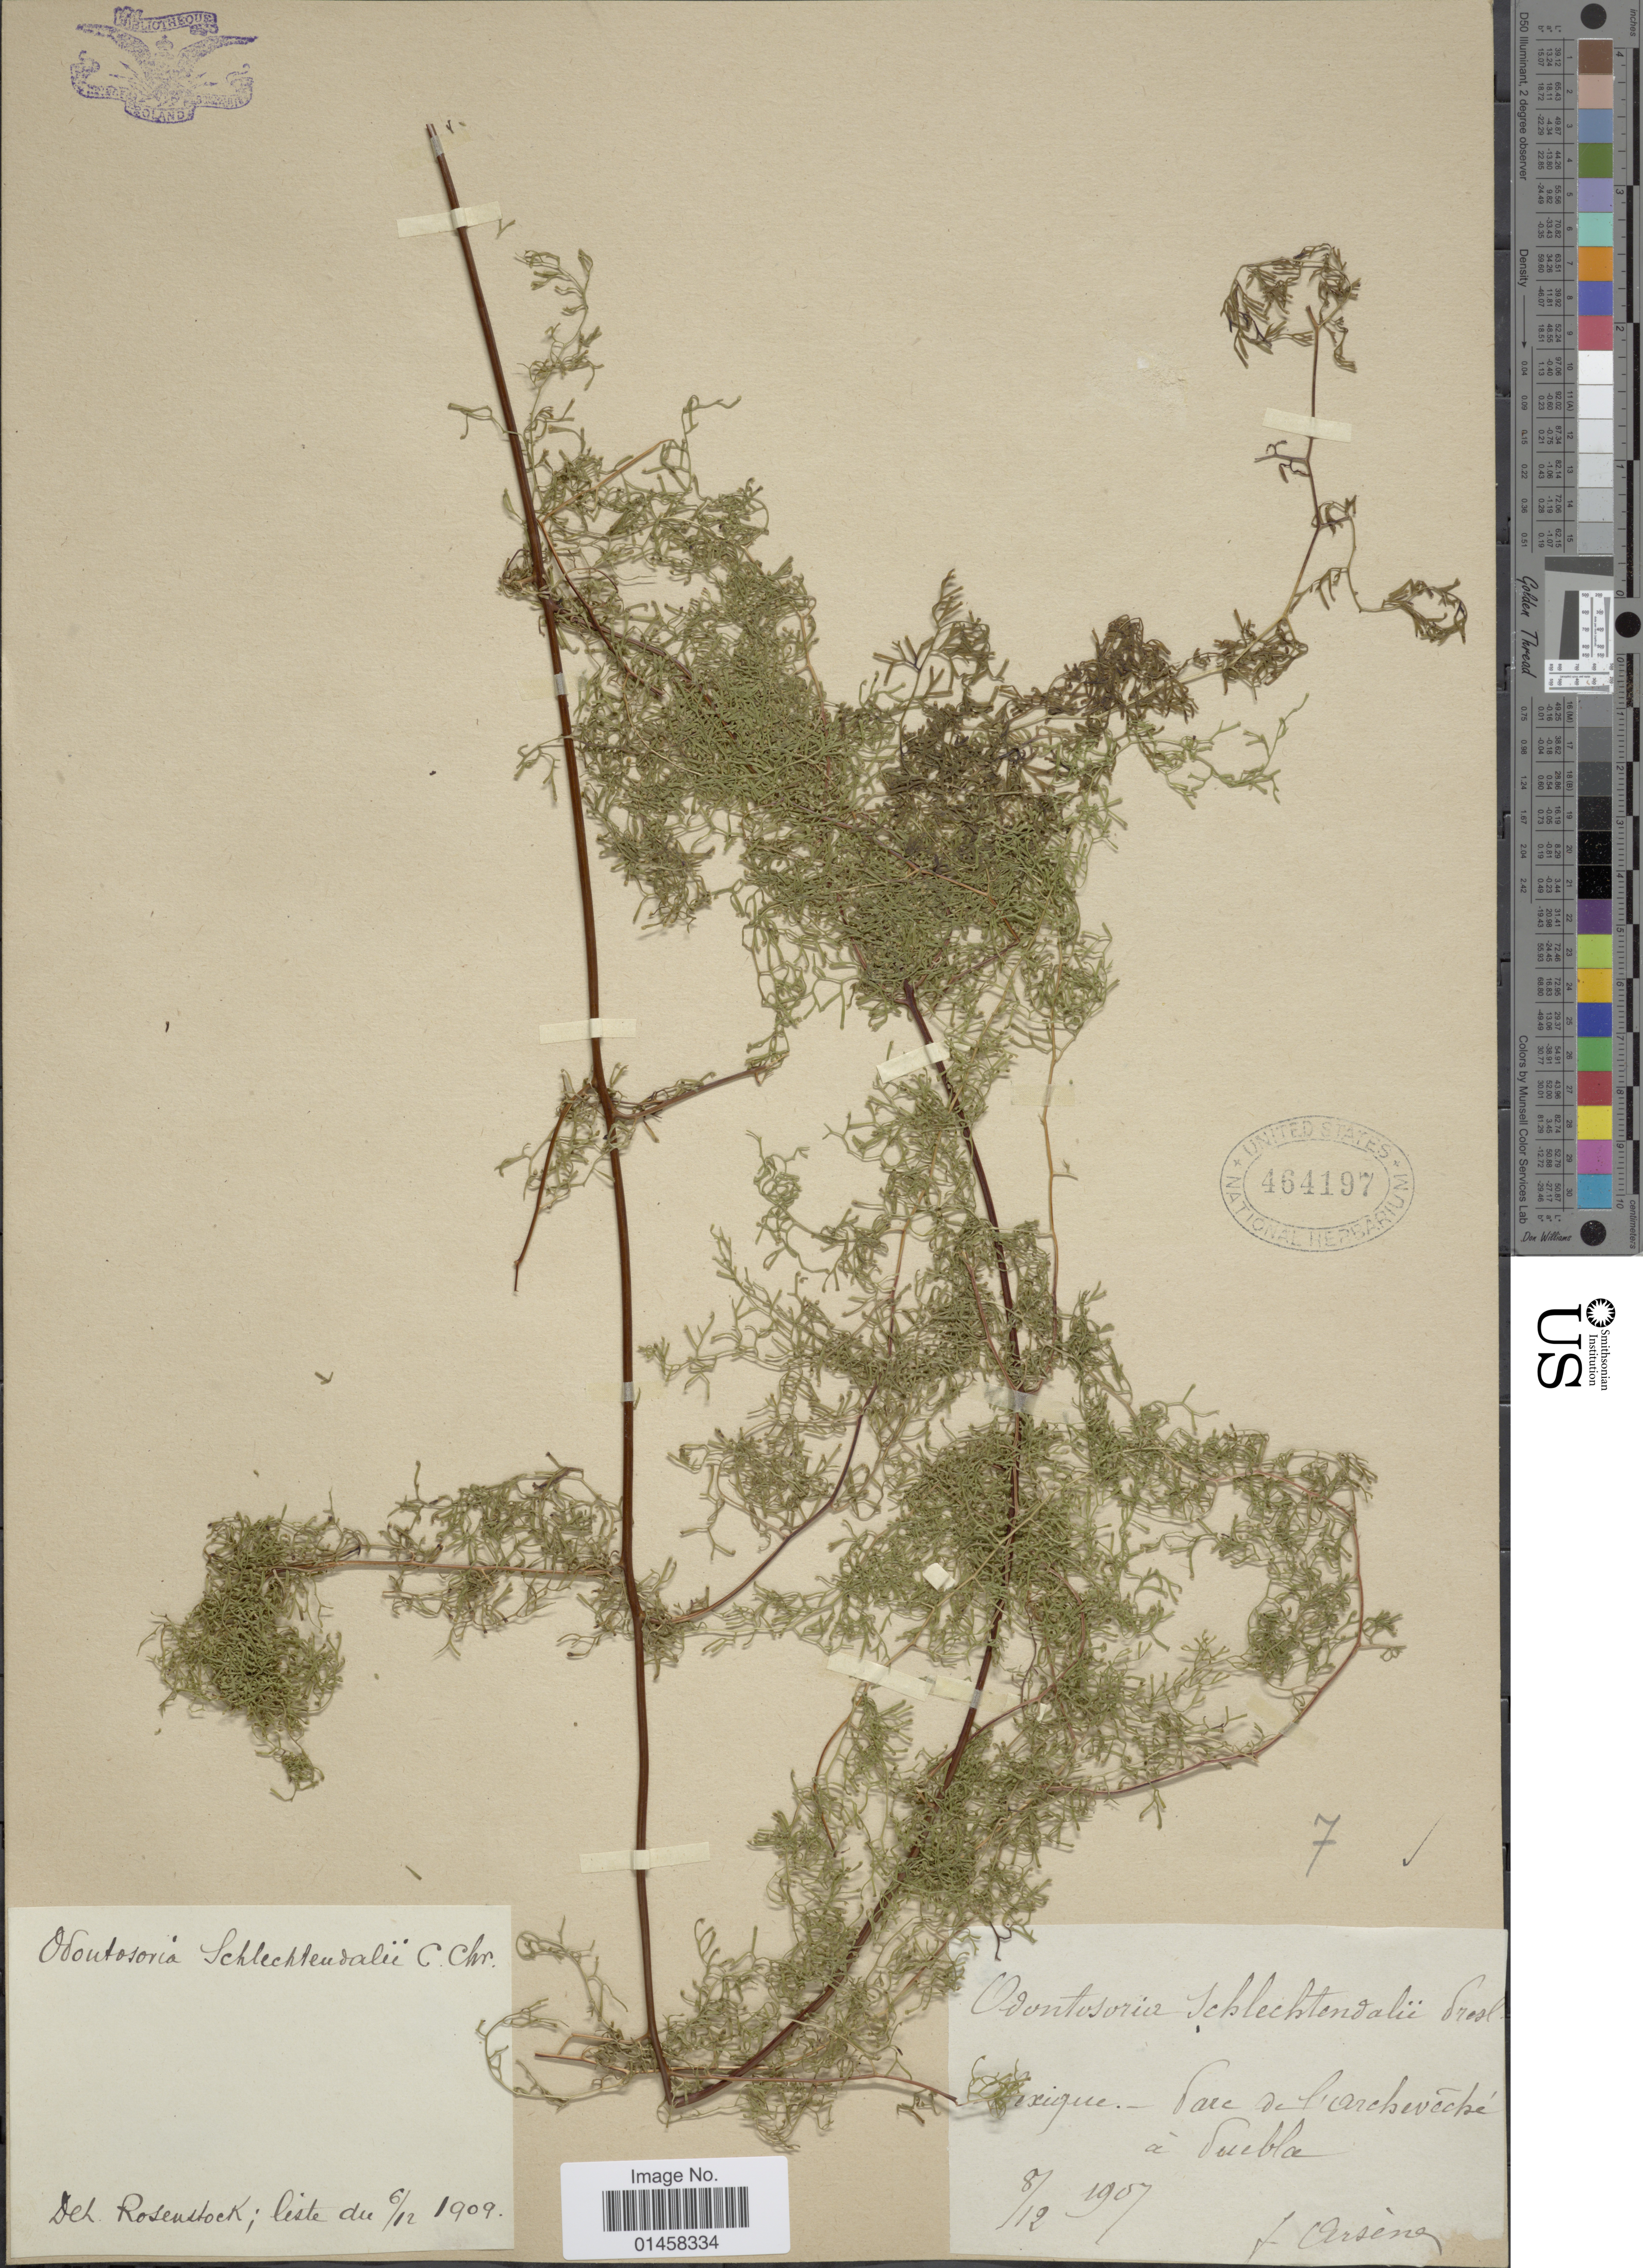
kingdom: Plantae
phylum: Tracheophyta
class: Polypodiopsida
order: Polypodiales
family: Lindsaeaceae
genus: Odontosoria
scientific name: Odontosoria schlechtendalii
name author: (C. Presl) C. Chr.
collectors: F. Arsène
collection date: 1907-12-08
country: Mexico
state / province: Puebla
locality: Archevêché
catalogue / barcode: US 464197